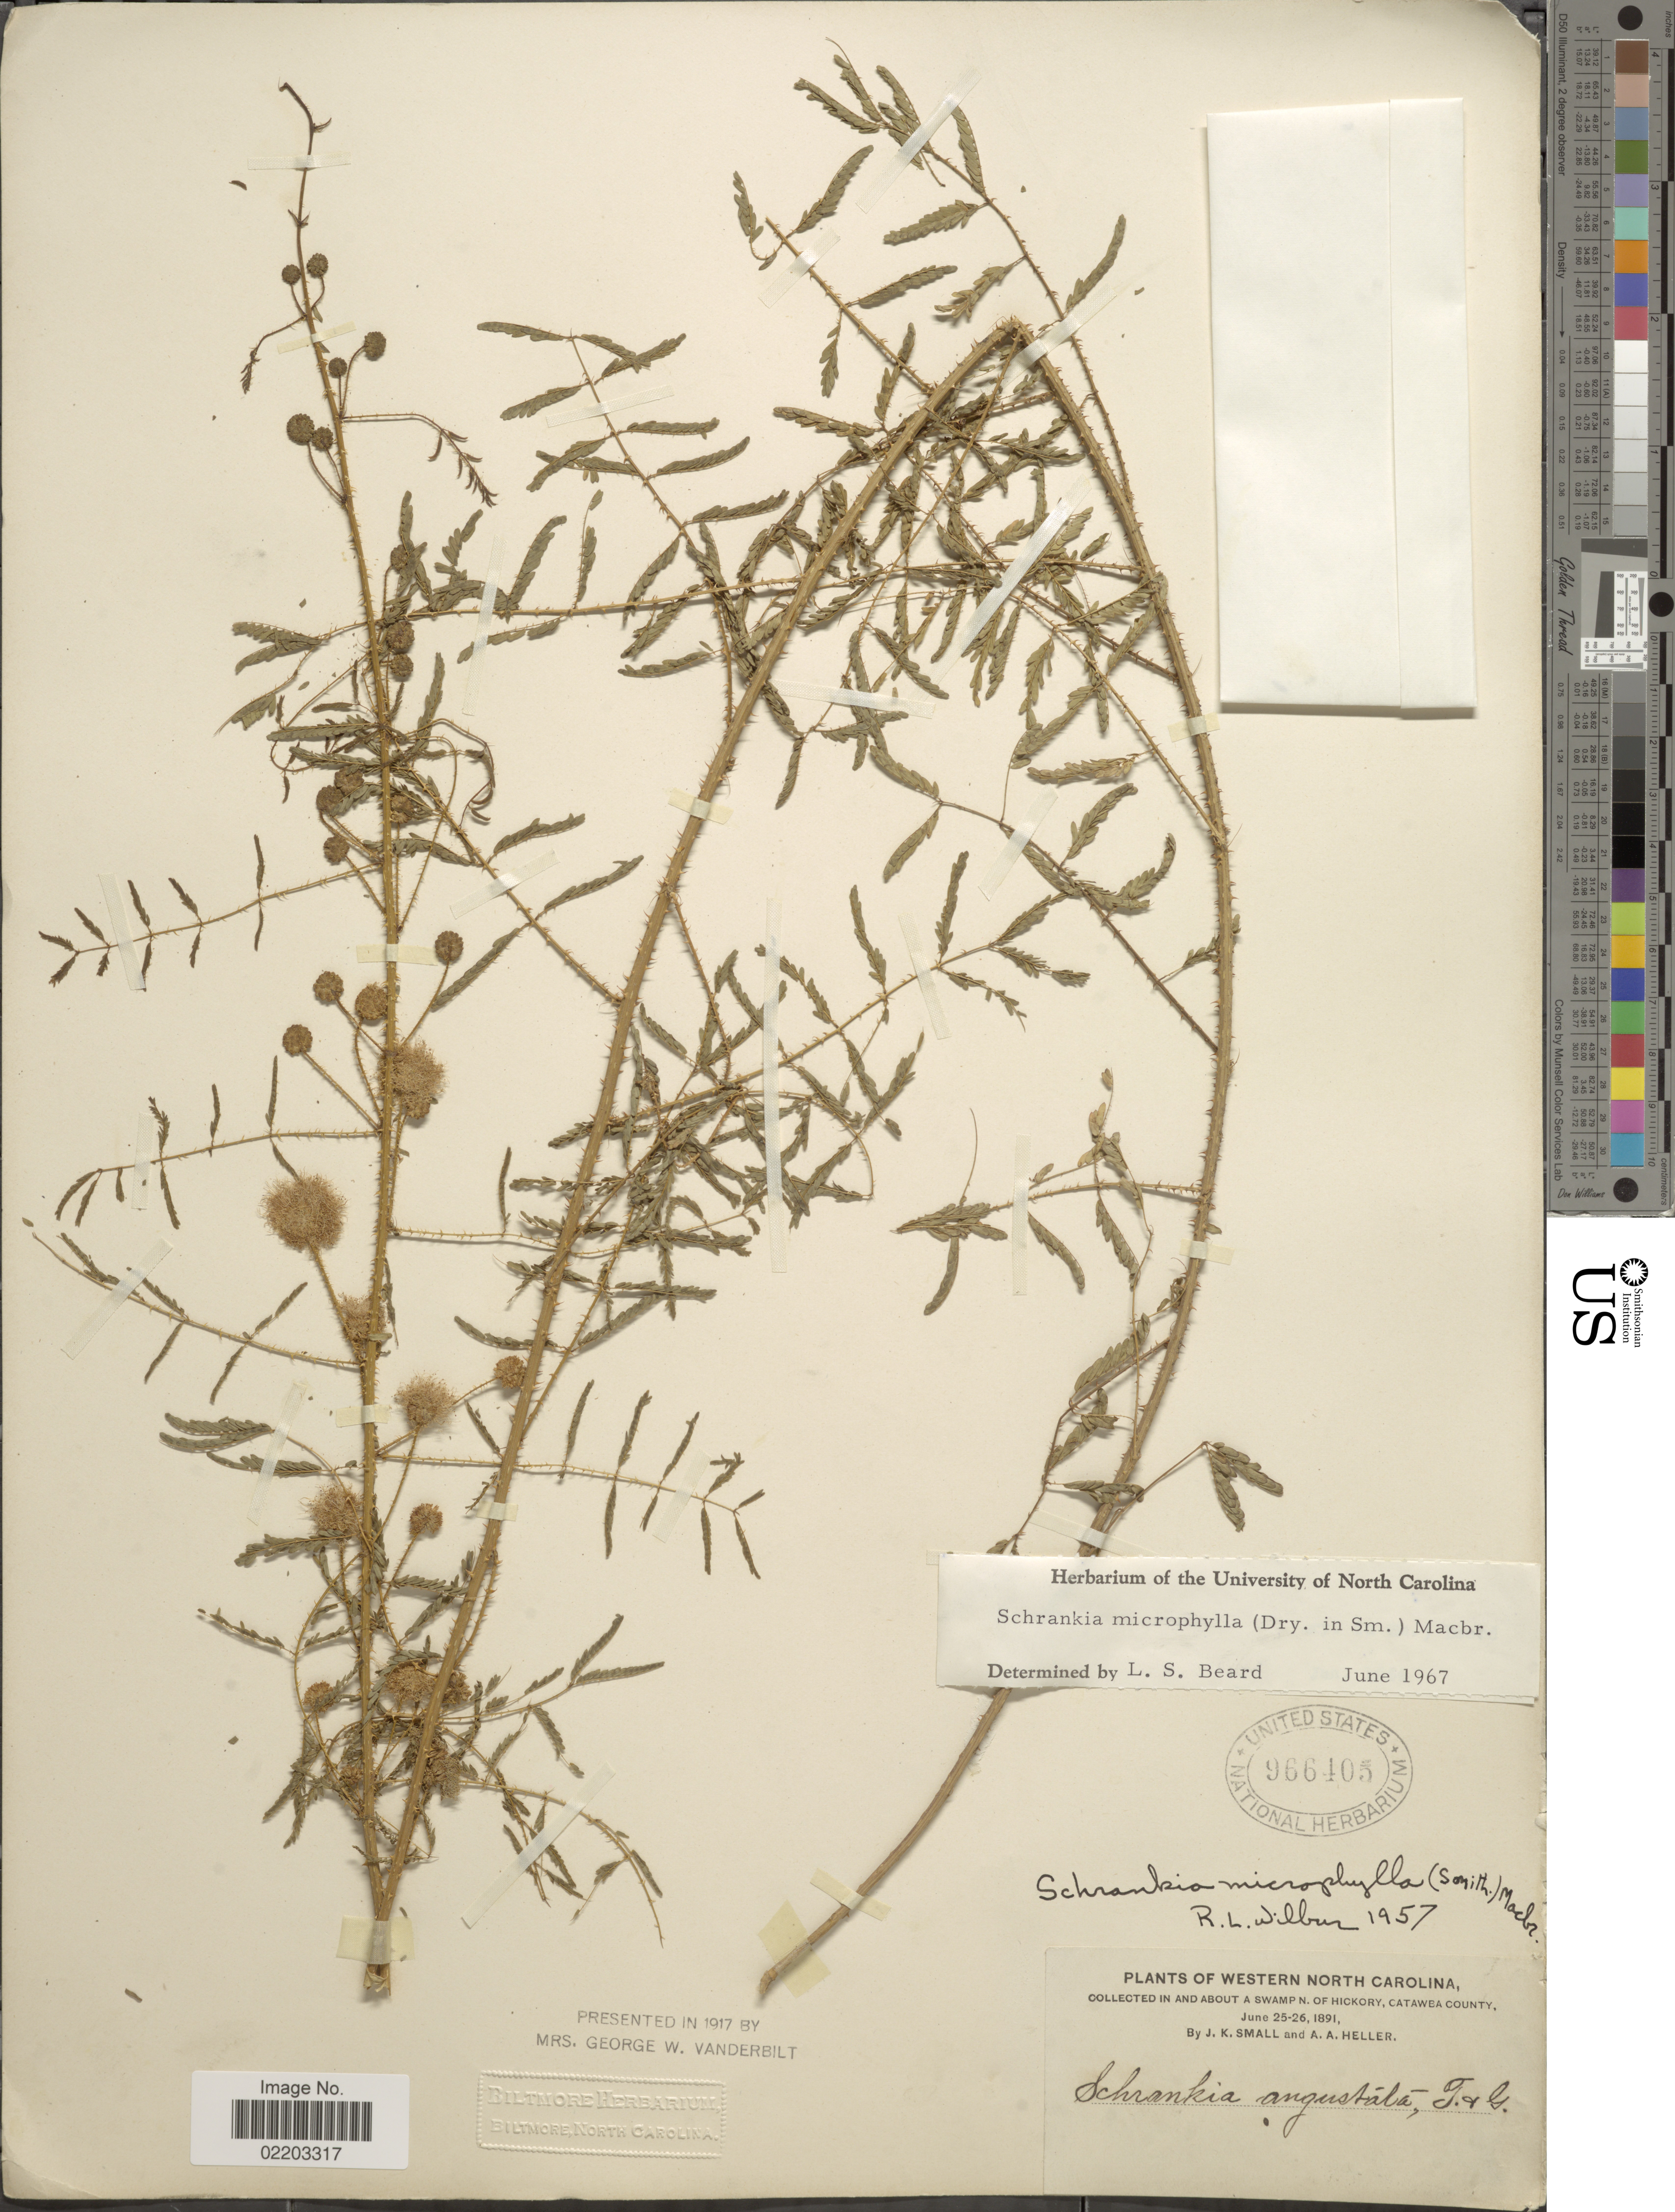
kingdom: Plantae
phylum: Tracheophyta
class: Magnoliopsida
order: Fabales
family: Fabaceae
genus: Mimosa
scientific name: Mimosa microphylla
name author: Dryand.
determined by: Strong, M. T., (US), Smithsonian Institution - National Museum of Natural History (UNITED STATES)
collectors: J. K. Small & A. A. Heller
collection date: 1891-06-25/1891-06-26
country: United States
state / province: North Carolina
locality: Western North Carolina, In And About A Swamp of Hickory, Catawba County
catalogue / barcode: US 966405